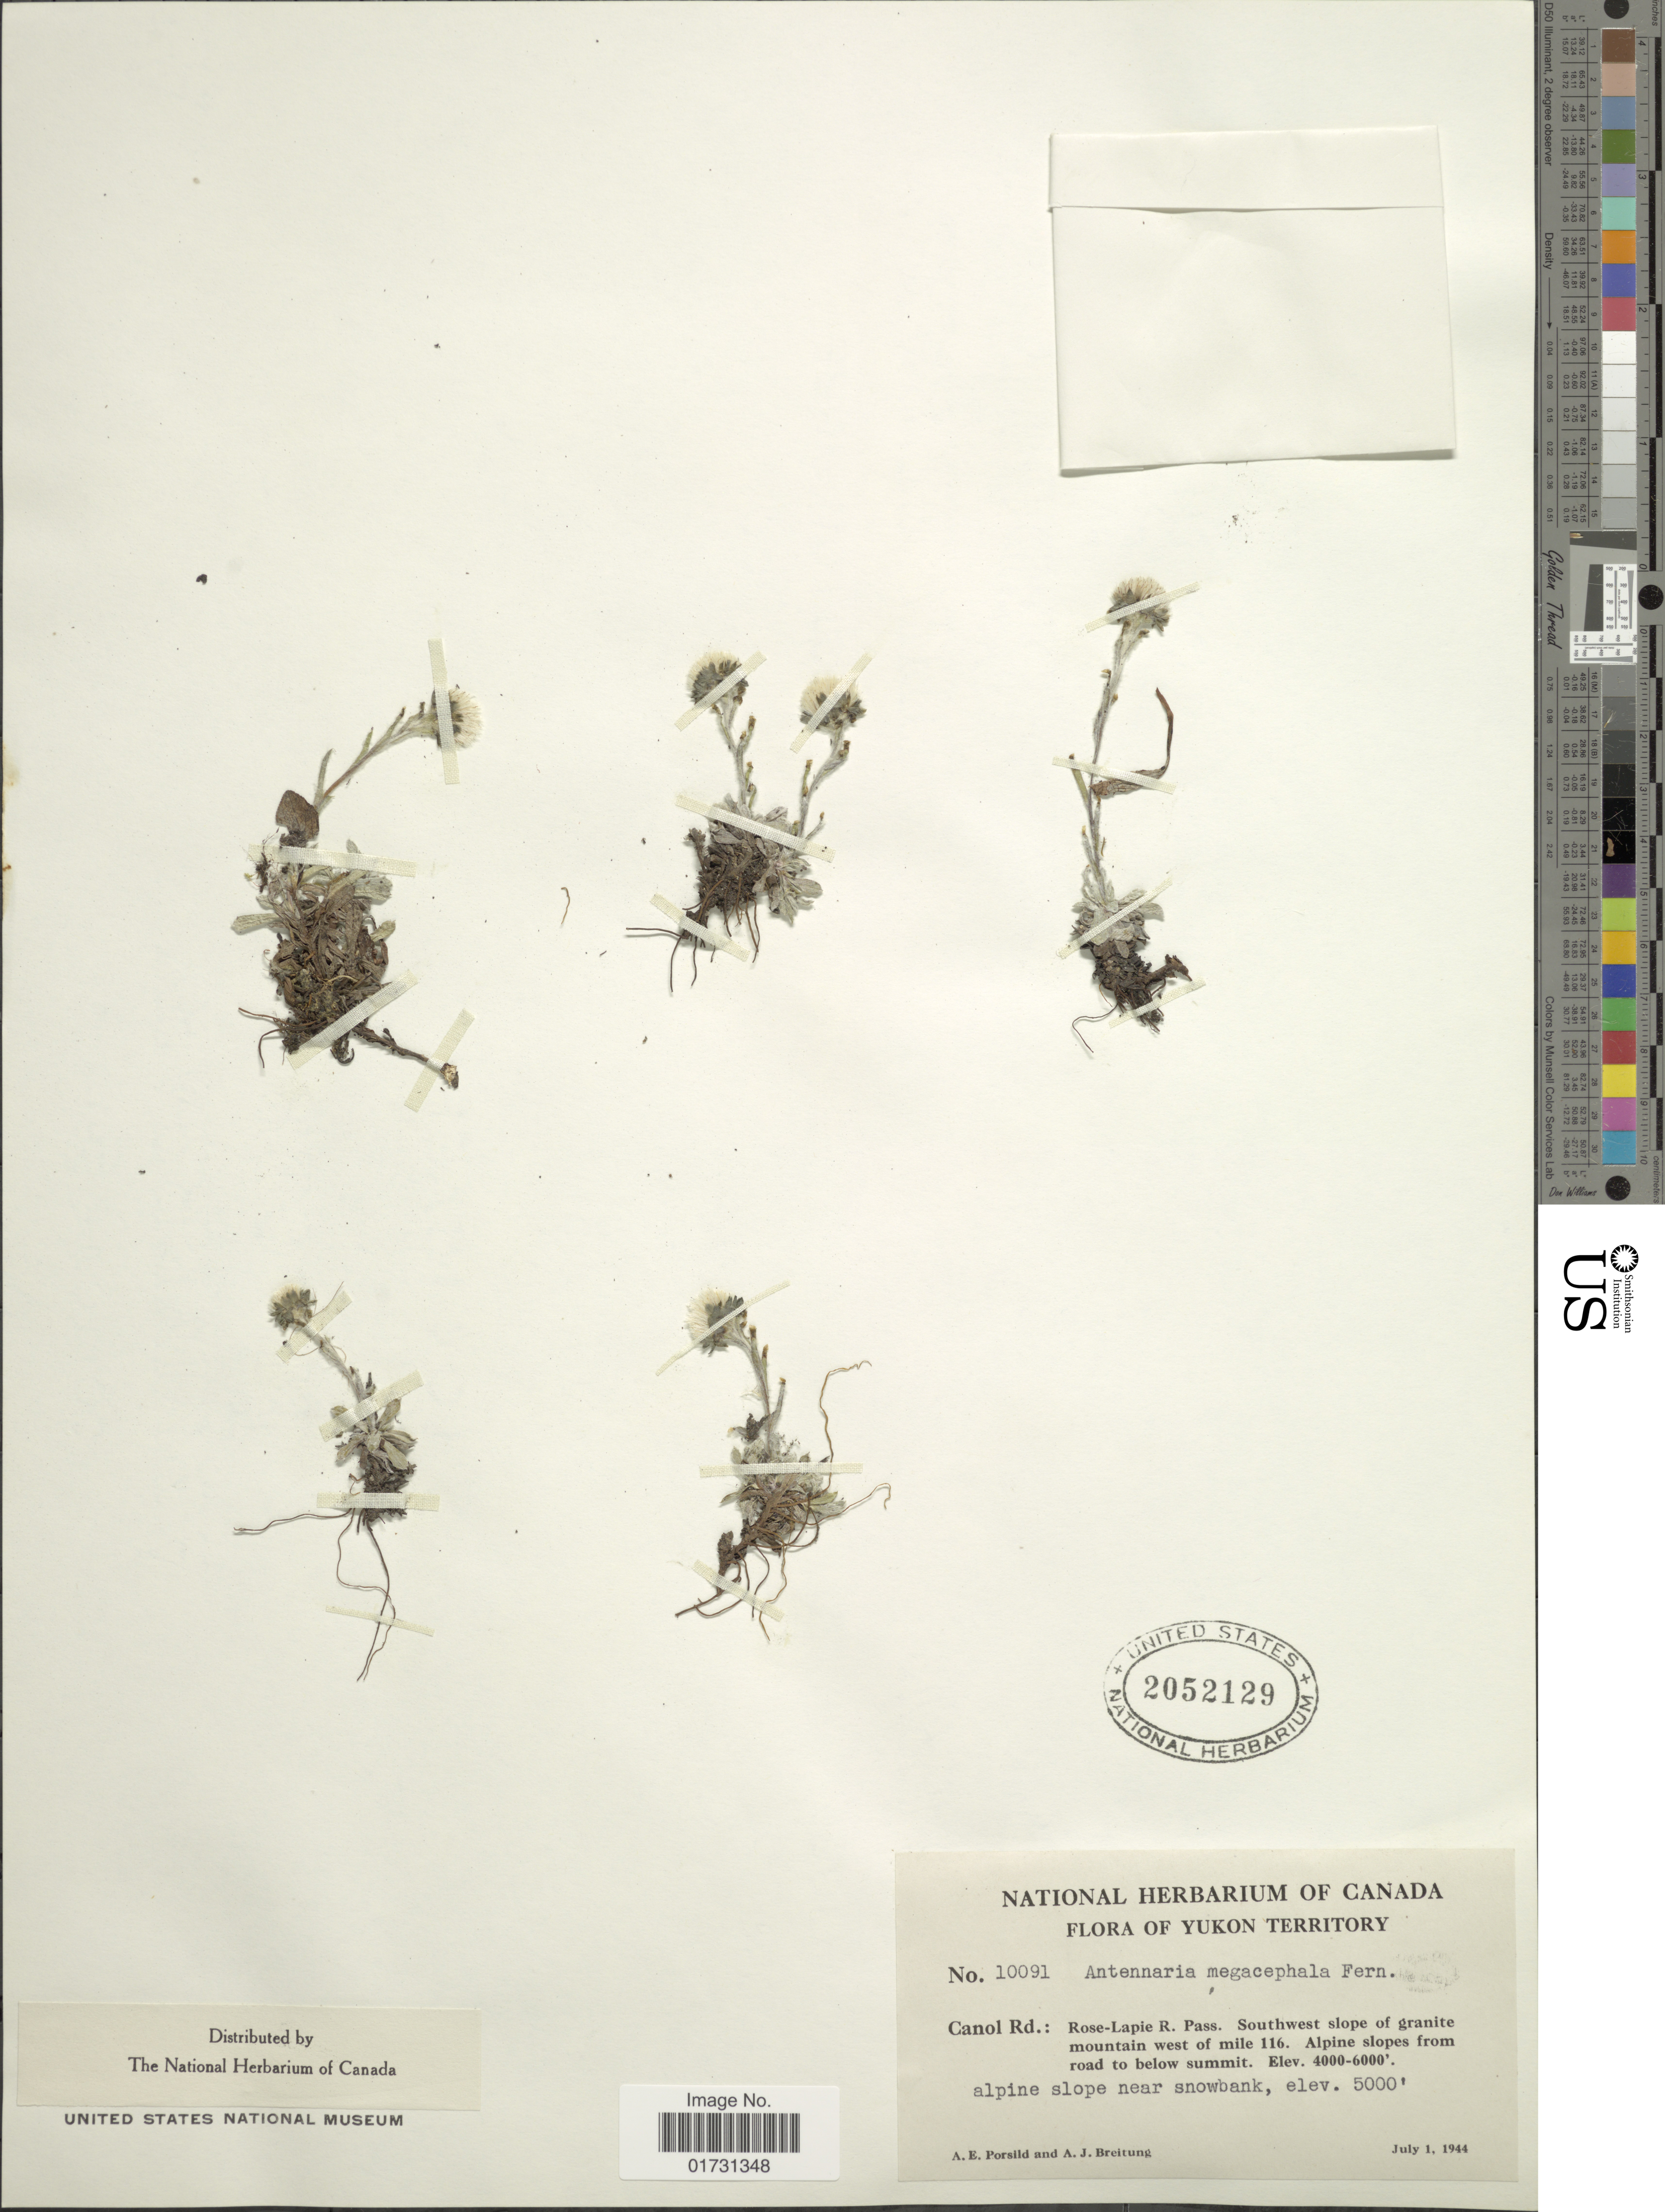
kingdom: Plantae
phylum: Tracheophyta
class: Magnoliopsida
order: Asterales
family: Asteraceae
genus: Antennaria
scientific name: Antennaria megacephala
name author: Fernald ex Raup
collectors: A. E. Porsild & A. Breitung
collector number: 10091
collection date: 1944-07-01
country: Canada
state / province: Yukon Territory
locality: Cano Rd.: Rose-Lapie R. Pass, Southwest slope of granite mountain west of mile 116, Alpine slope from road to below summit, Alpine slope near snowbank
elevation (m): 1524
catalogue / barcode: US 2052129